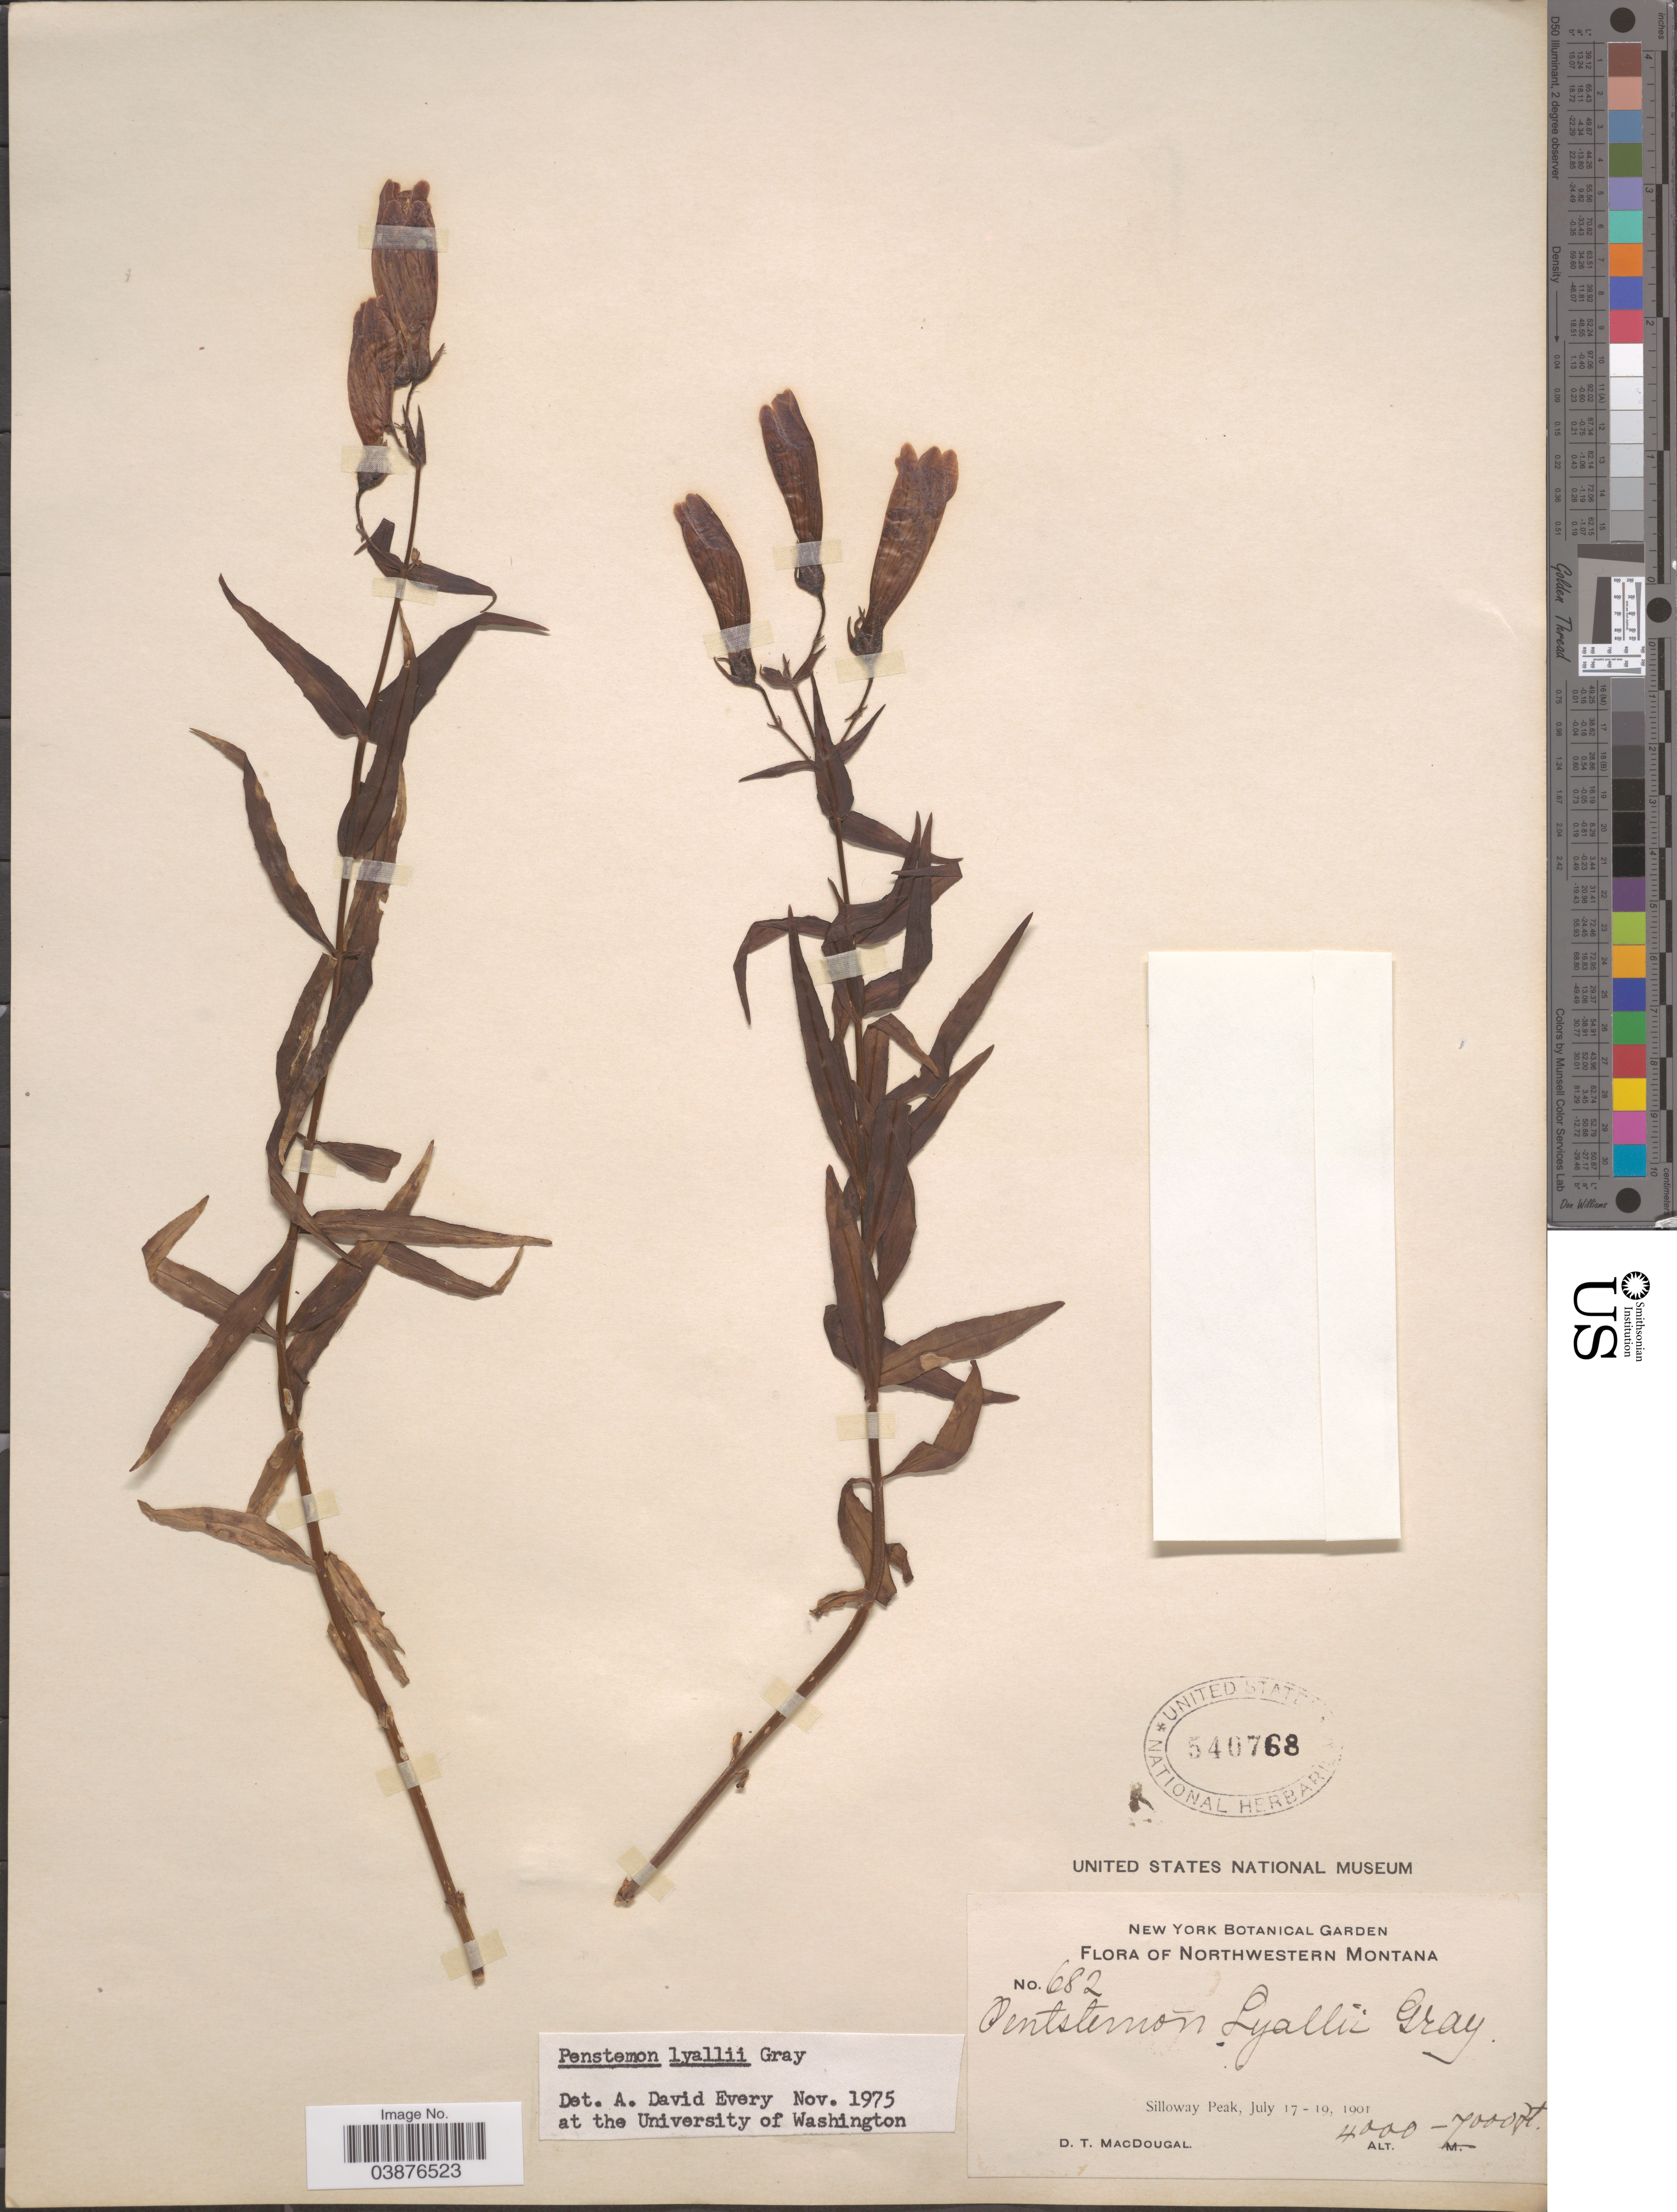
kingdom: Plantae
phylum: Tracheophyta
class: Magnoliopsida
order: Lamiales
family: Plantaginaceae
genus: Penstemon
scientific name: Penstemon lyallii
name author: (A. Gray) A. Gray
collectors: D. T. MacDougal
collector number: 682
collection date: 1901-07-17/1901-07-19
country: United States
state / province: Montana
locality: Northwestern Montana. Silloway.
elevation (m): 1219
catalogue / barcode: US 540768